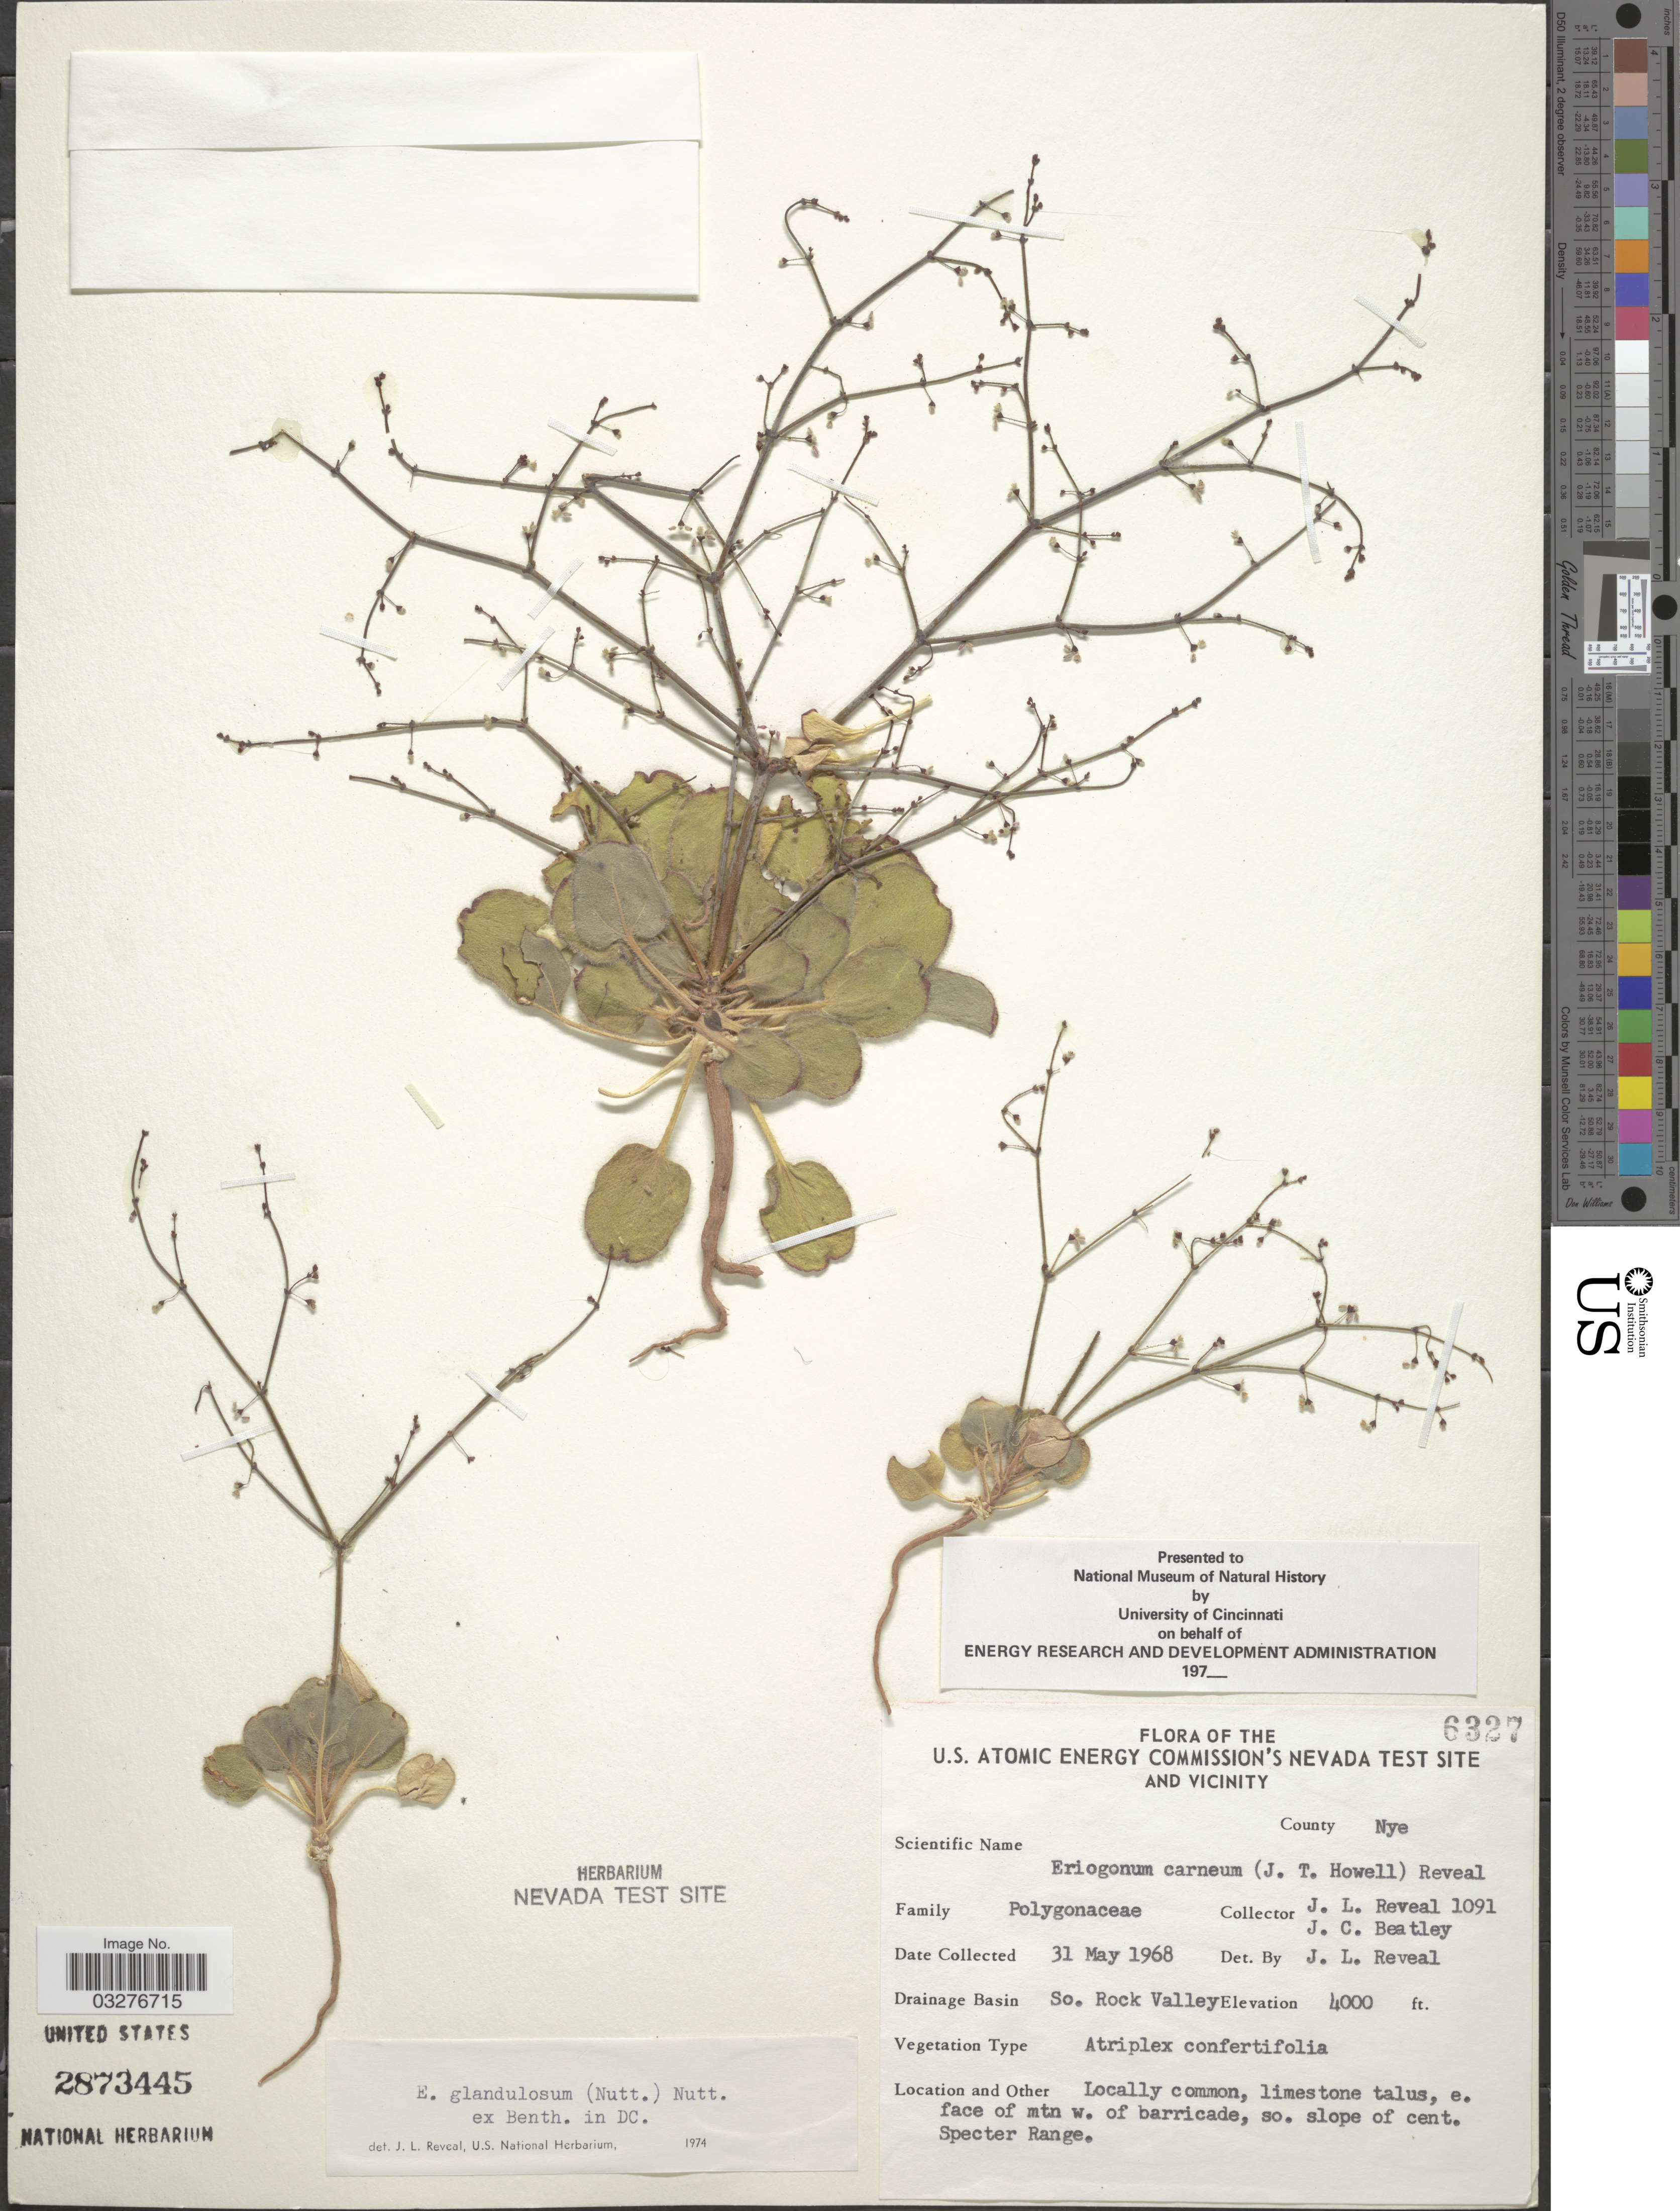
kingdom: Plantae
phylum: Tracheophyta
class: Magnoliopsida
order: Caryophyllales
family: Polygonaceae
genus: Eriogonum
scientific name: Eriogonum glandulosum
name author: (Nutt.) Nutt. ex Benth.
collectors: J. L. Reveal & J. C. Beatley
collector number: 1091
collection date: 1968-05-31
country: United States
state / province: Nevada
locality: U. S. Atomic Energy Commission's Nevada Test Site and Vicinity. County Nye. Drainage Basin So. Rock Valley. E. face of mtn w. of barricade, so. slope of cent. Specter Range.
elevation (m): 1219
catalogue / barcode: US 2873445